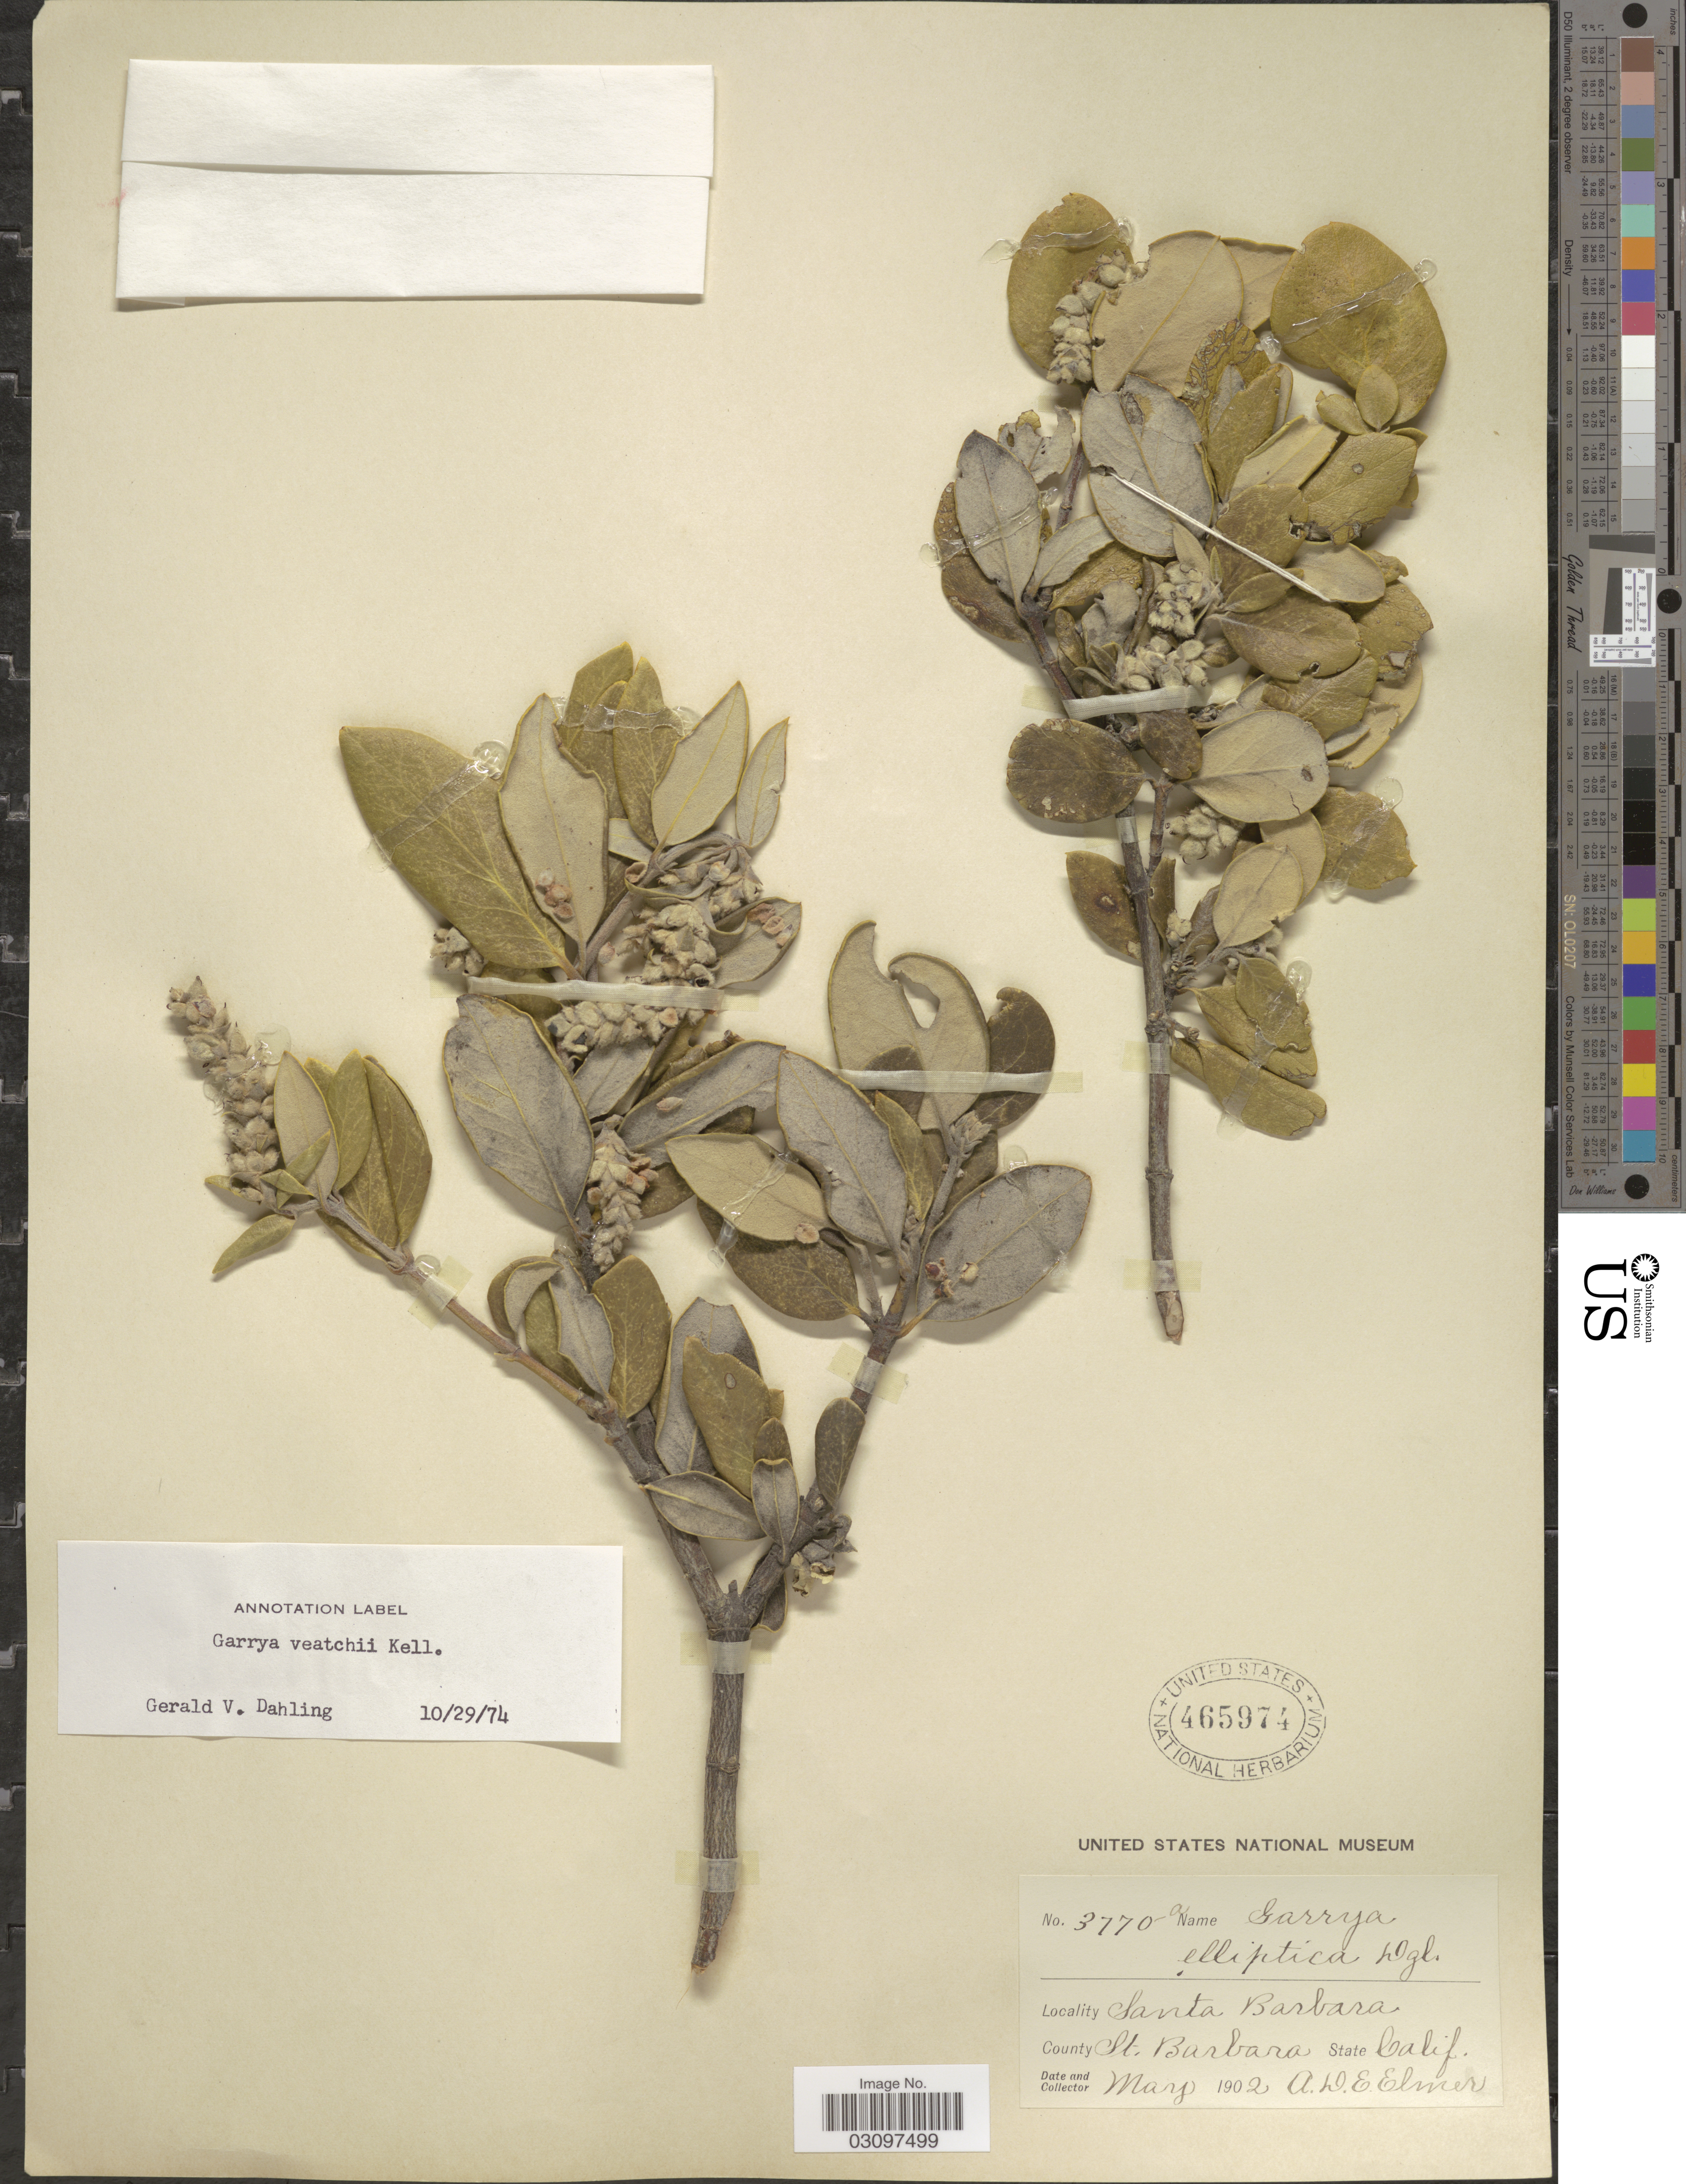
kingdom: Plantae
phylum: Tracheophyta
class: Magnoliopsida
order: Garryales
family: Garryaceae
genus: Garrya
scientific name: Garrya wrightii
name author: Torr.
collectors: A. D. E. Elmer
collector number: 3770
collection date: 1902-03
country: United States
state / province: California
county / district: Santa Barbara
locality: Santa Barbara. County St. Barbara.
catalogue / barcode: US 465974